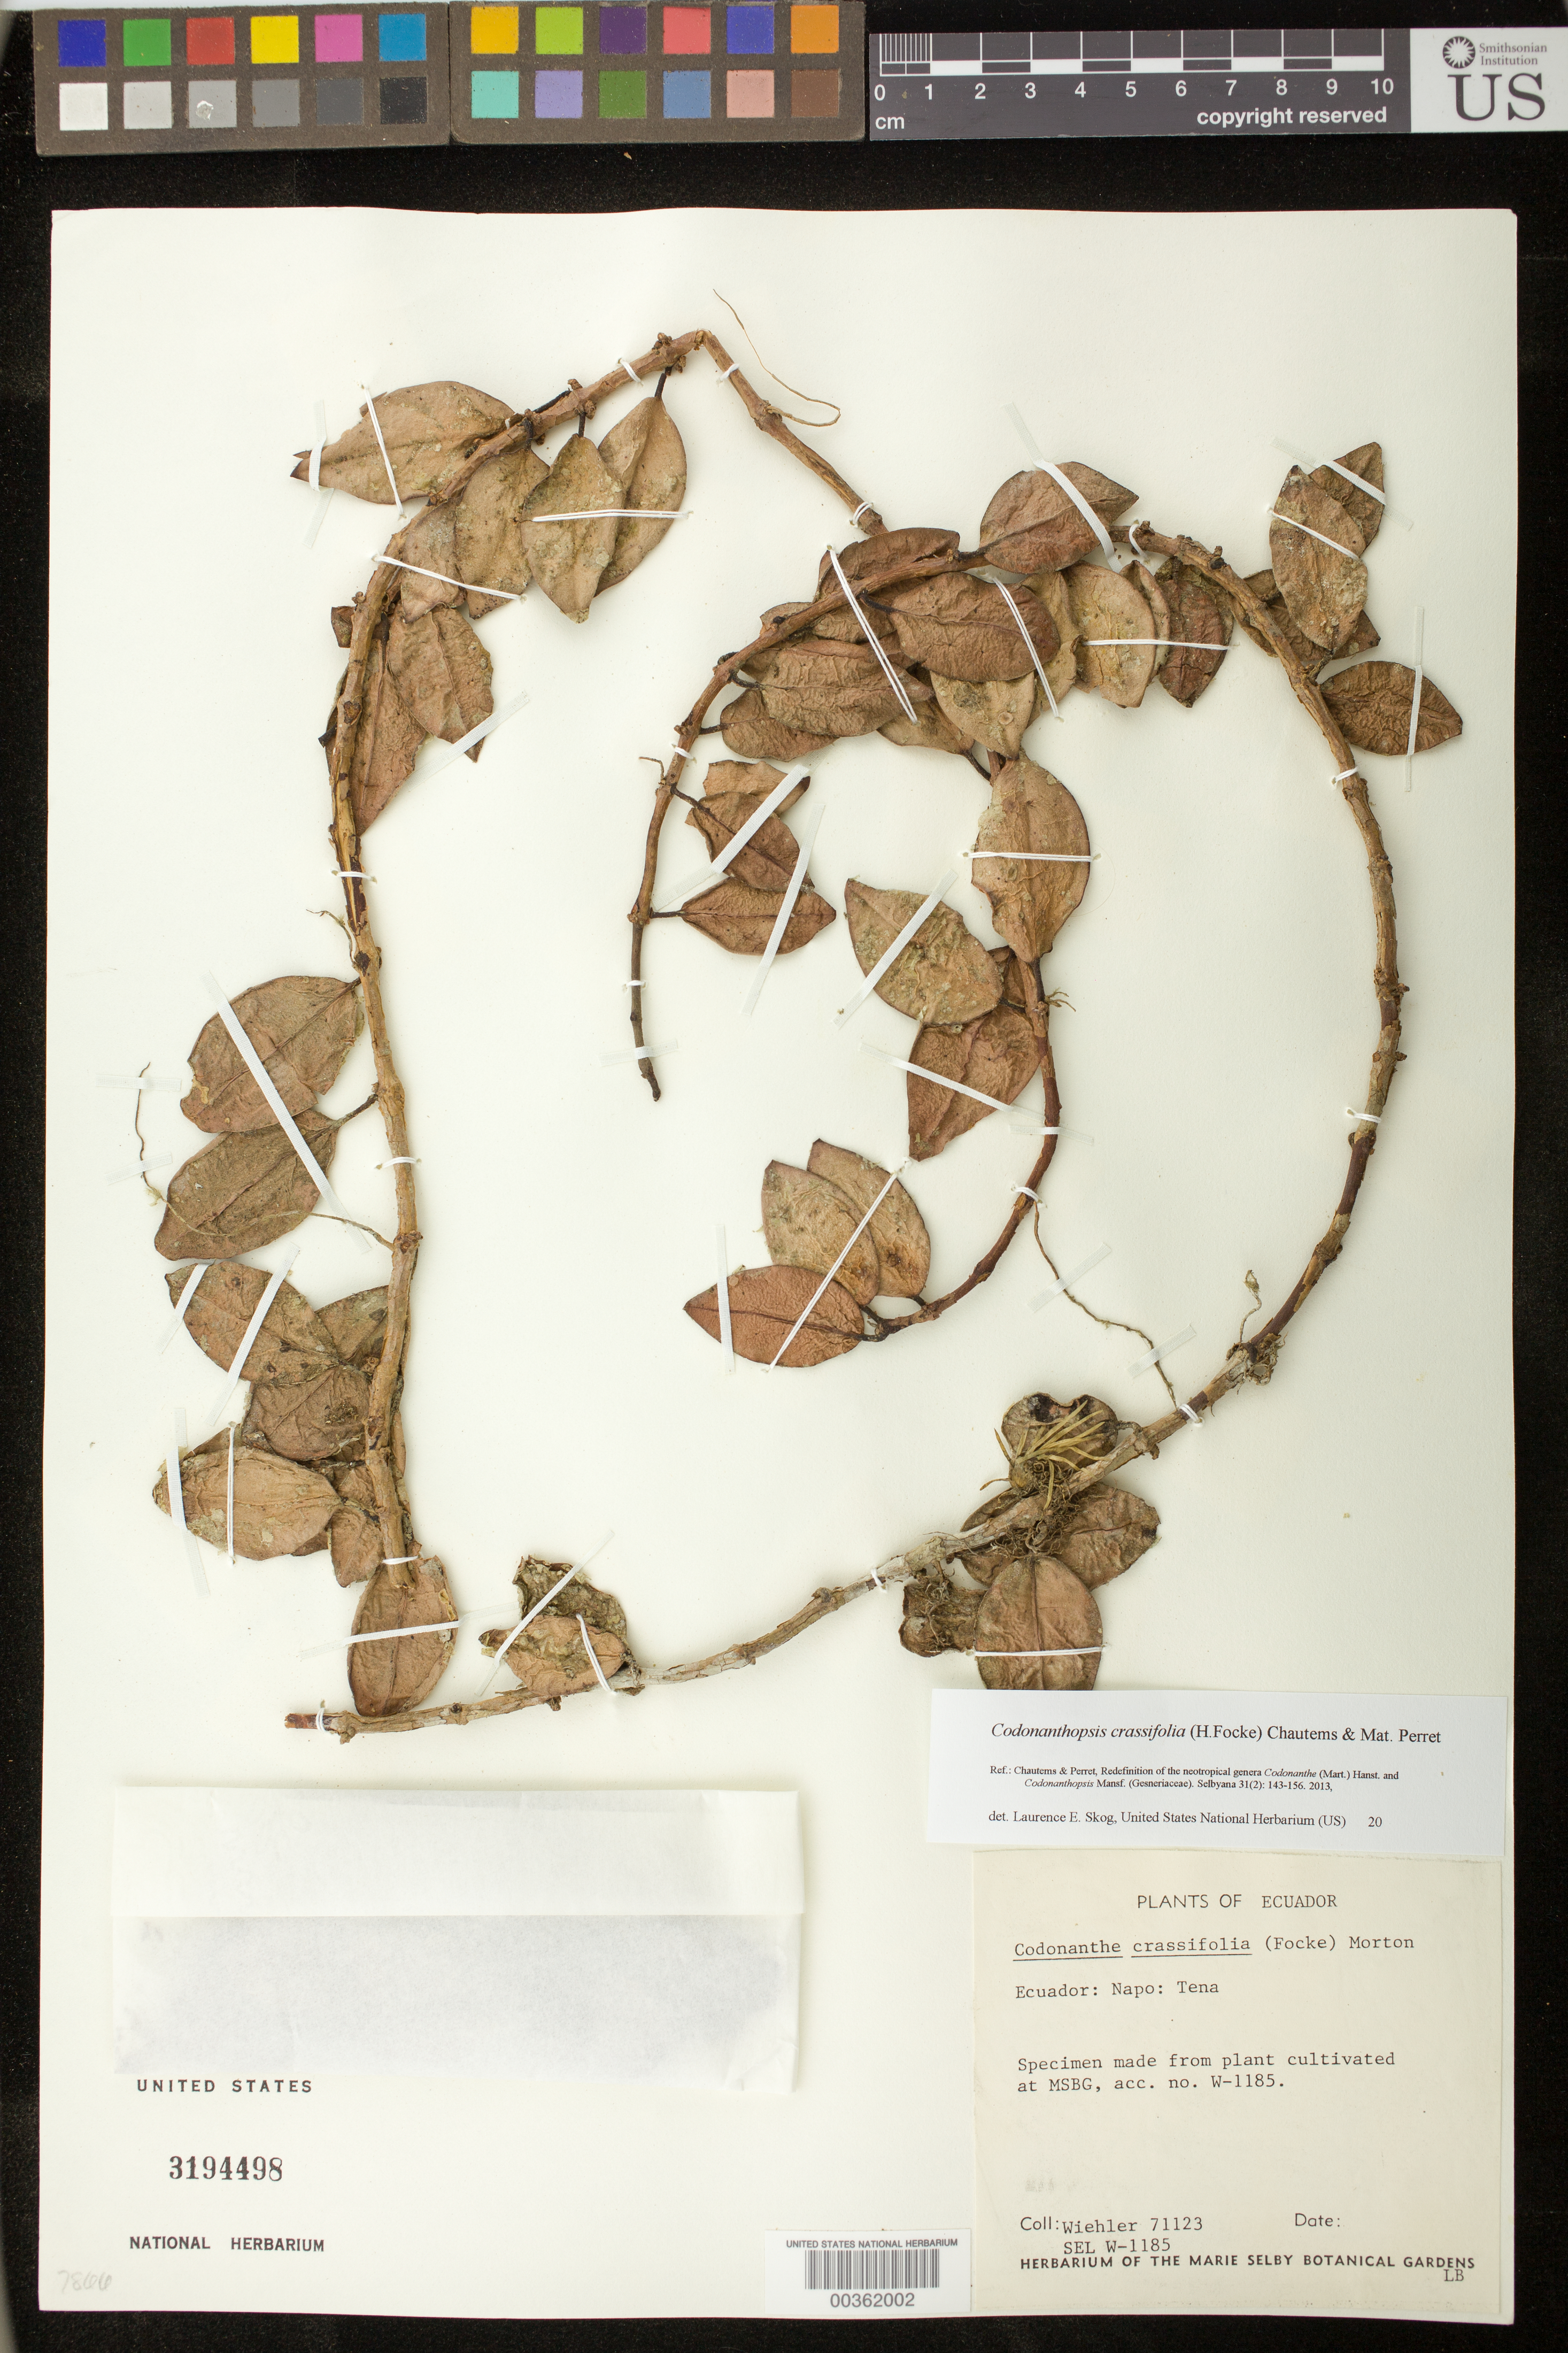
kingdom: Plantae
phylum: Tracheophyta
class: Magnoliopsida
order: Lamiales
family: Gesneriaceae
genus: Codonanthopsis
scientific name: Codonanthopsis crassifolia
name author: (H. Focke) Chautems & Mat.Perret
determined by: Skog, Laurence E.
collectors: H. J. Wiehler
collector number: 71123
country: Ecuador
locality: Ecuador: Napo, Tena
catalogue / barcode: US 3194498